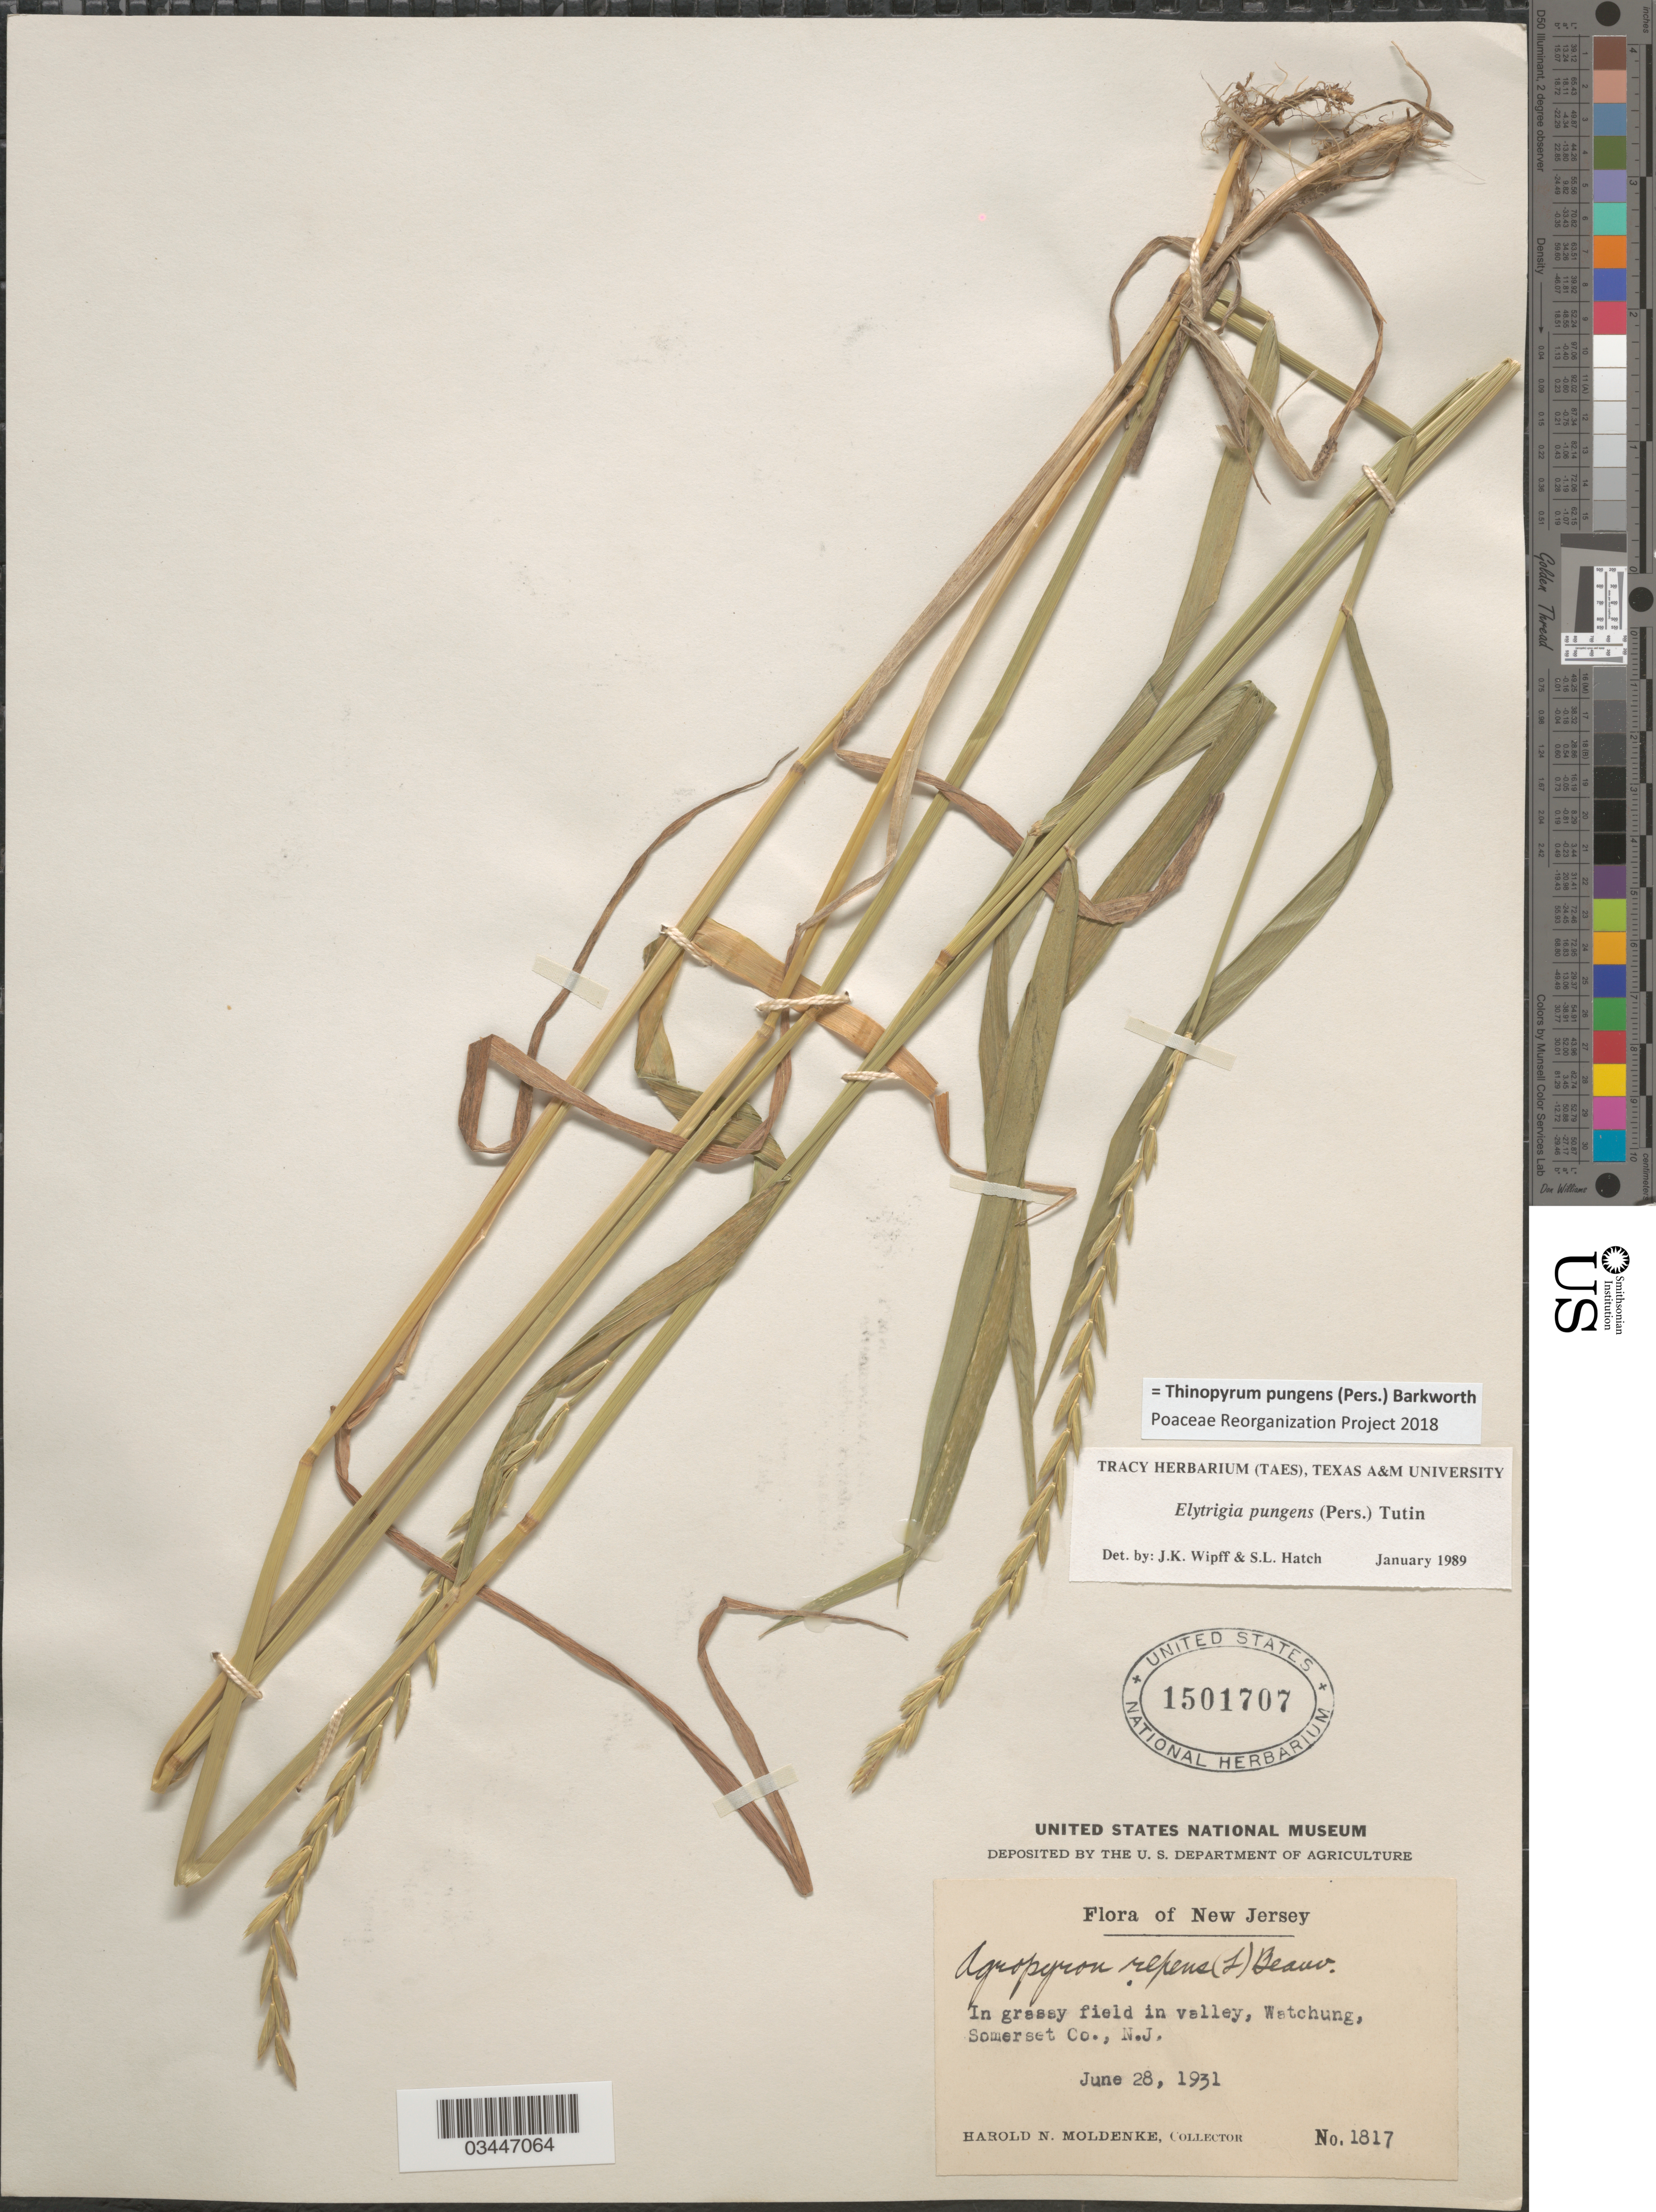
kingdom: Plantae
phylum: Tracheophyta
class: Liliopsida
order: Poales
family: Poaceae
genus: Thinopyrum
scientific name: Thinopyrum pungens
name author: (Pers.) Barkworth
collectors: H. N. Moldenke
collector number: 1817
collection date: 1931-06-28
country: United States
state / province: New Jersey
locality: In grassy field in valley, Watchung, Somerset Co.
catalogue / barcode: US 1501707